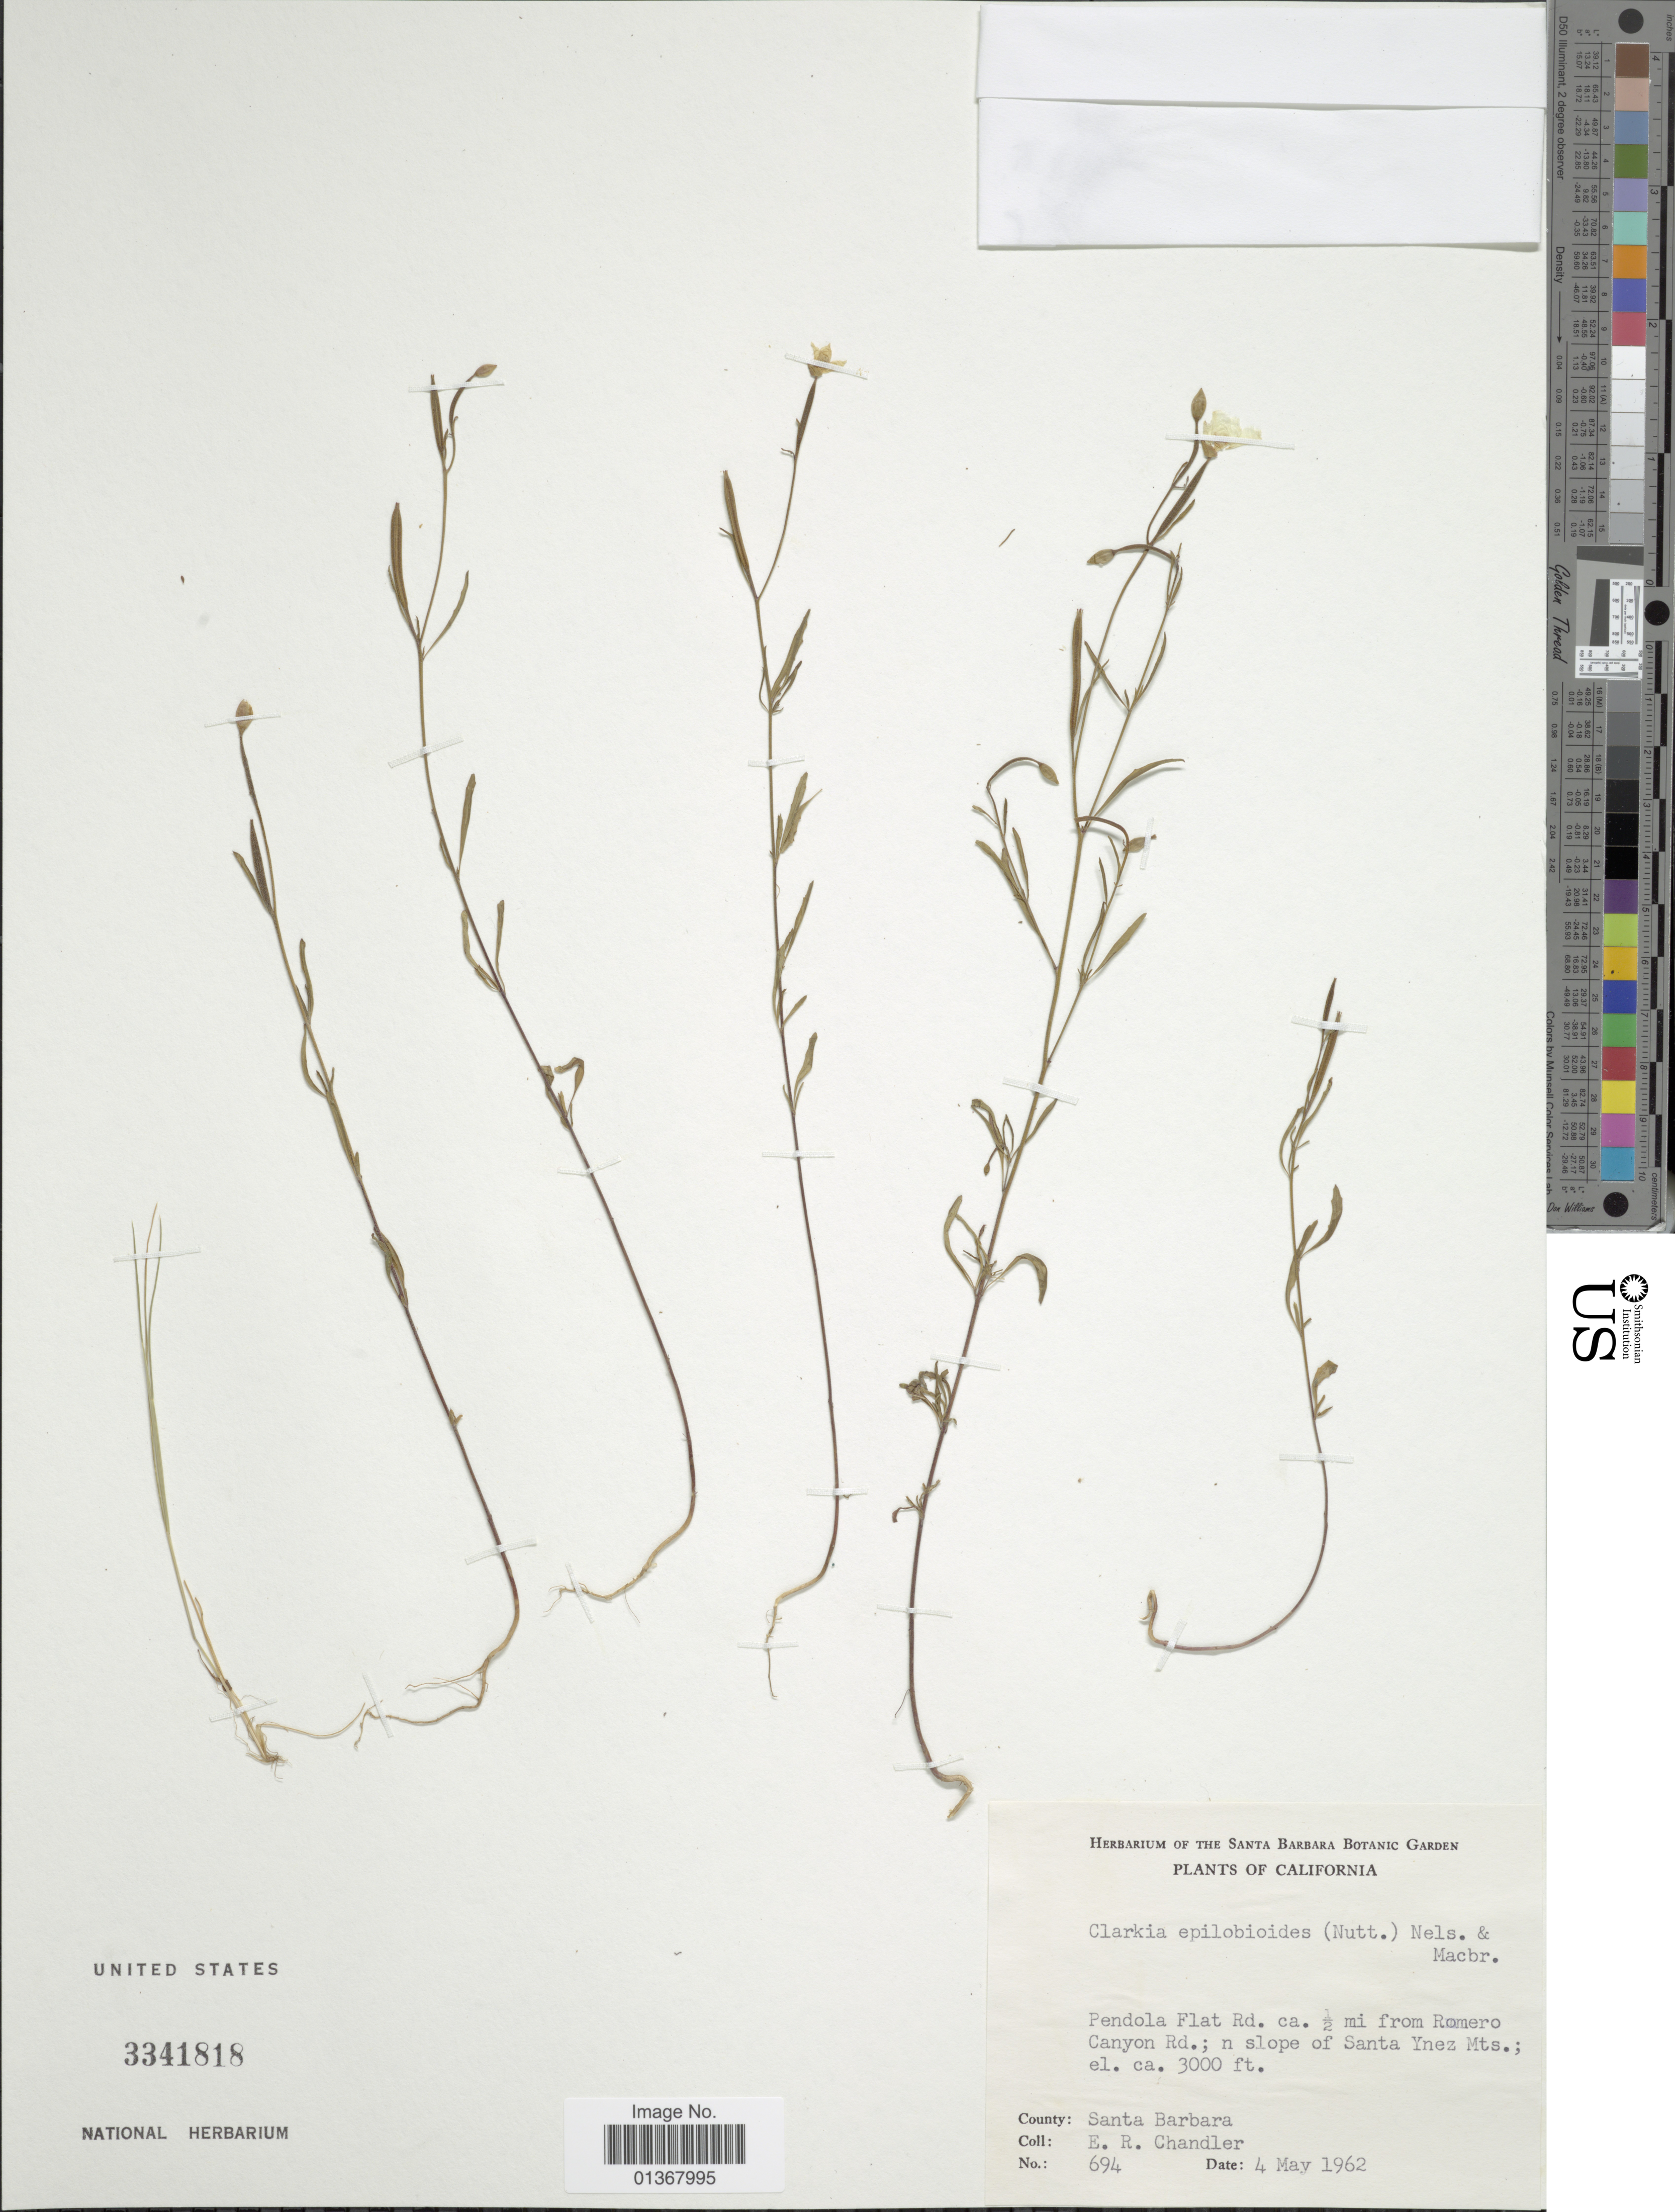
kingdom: Plantae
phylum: Tracheophyta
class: Magnoliopsida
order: Myrtales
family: Onagraceae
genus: Clarkia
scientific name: Clarkia epilobioides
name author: (Nutt. ex Torr. & A. Gray) A. Nelson & J.F. Macbr.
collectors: E. Chandler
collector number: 694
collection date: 1962-05-04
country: United States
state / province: California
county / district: Santa Barbara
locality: Pendola Flat Rd. ca. ½ mi from Romero Canyon Rd.; n slope of Santa Ynez Mts.; Santa Barbara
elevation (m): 914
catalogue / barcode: US 3341818